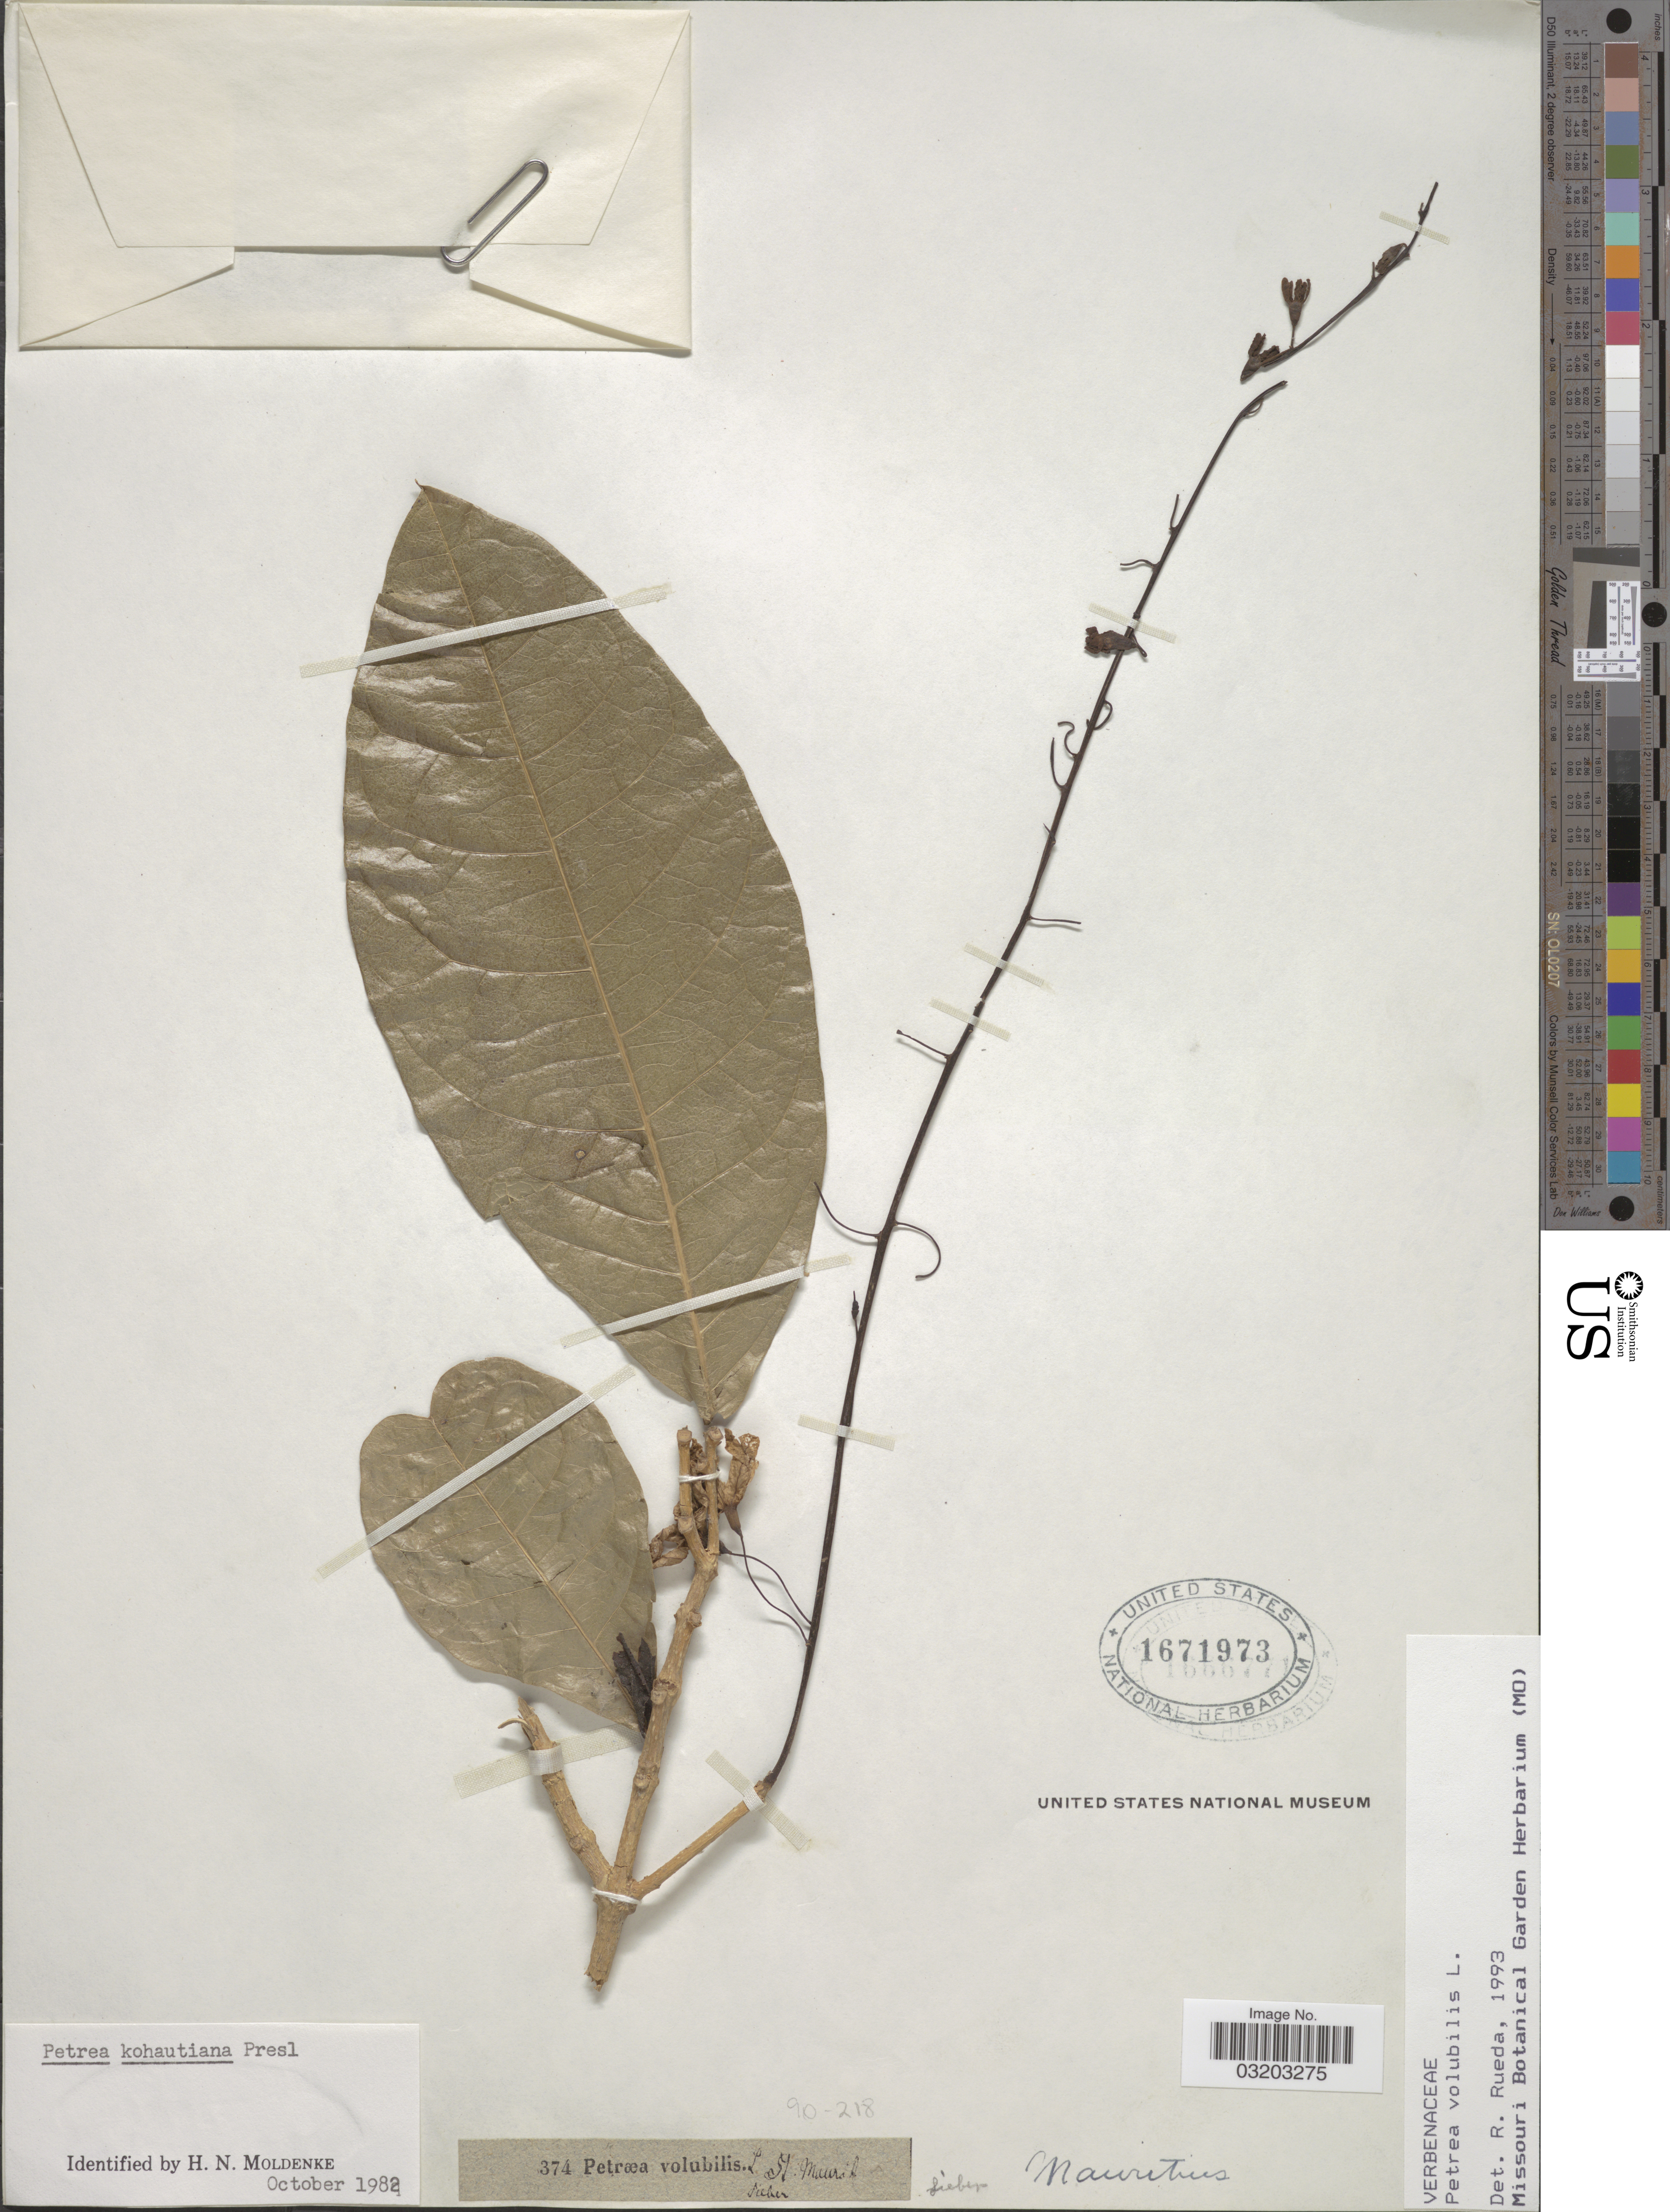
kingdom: Plantae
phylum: Tracheophyta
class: Magnoliopsida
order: Lamiales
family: Verbenaceae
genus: Petrea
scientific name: Petrea volubilis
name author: L.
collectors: -- Sieber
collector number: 374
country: Mauritius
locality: St. maurits. [interpreted] [unsure placement]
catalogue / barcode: US 1671973